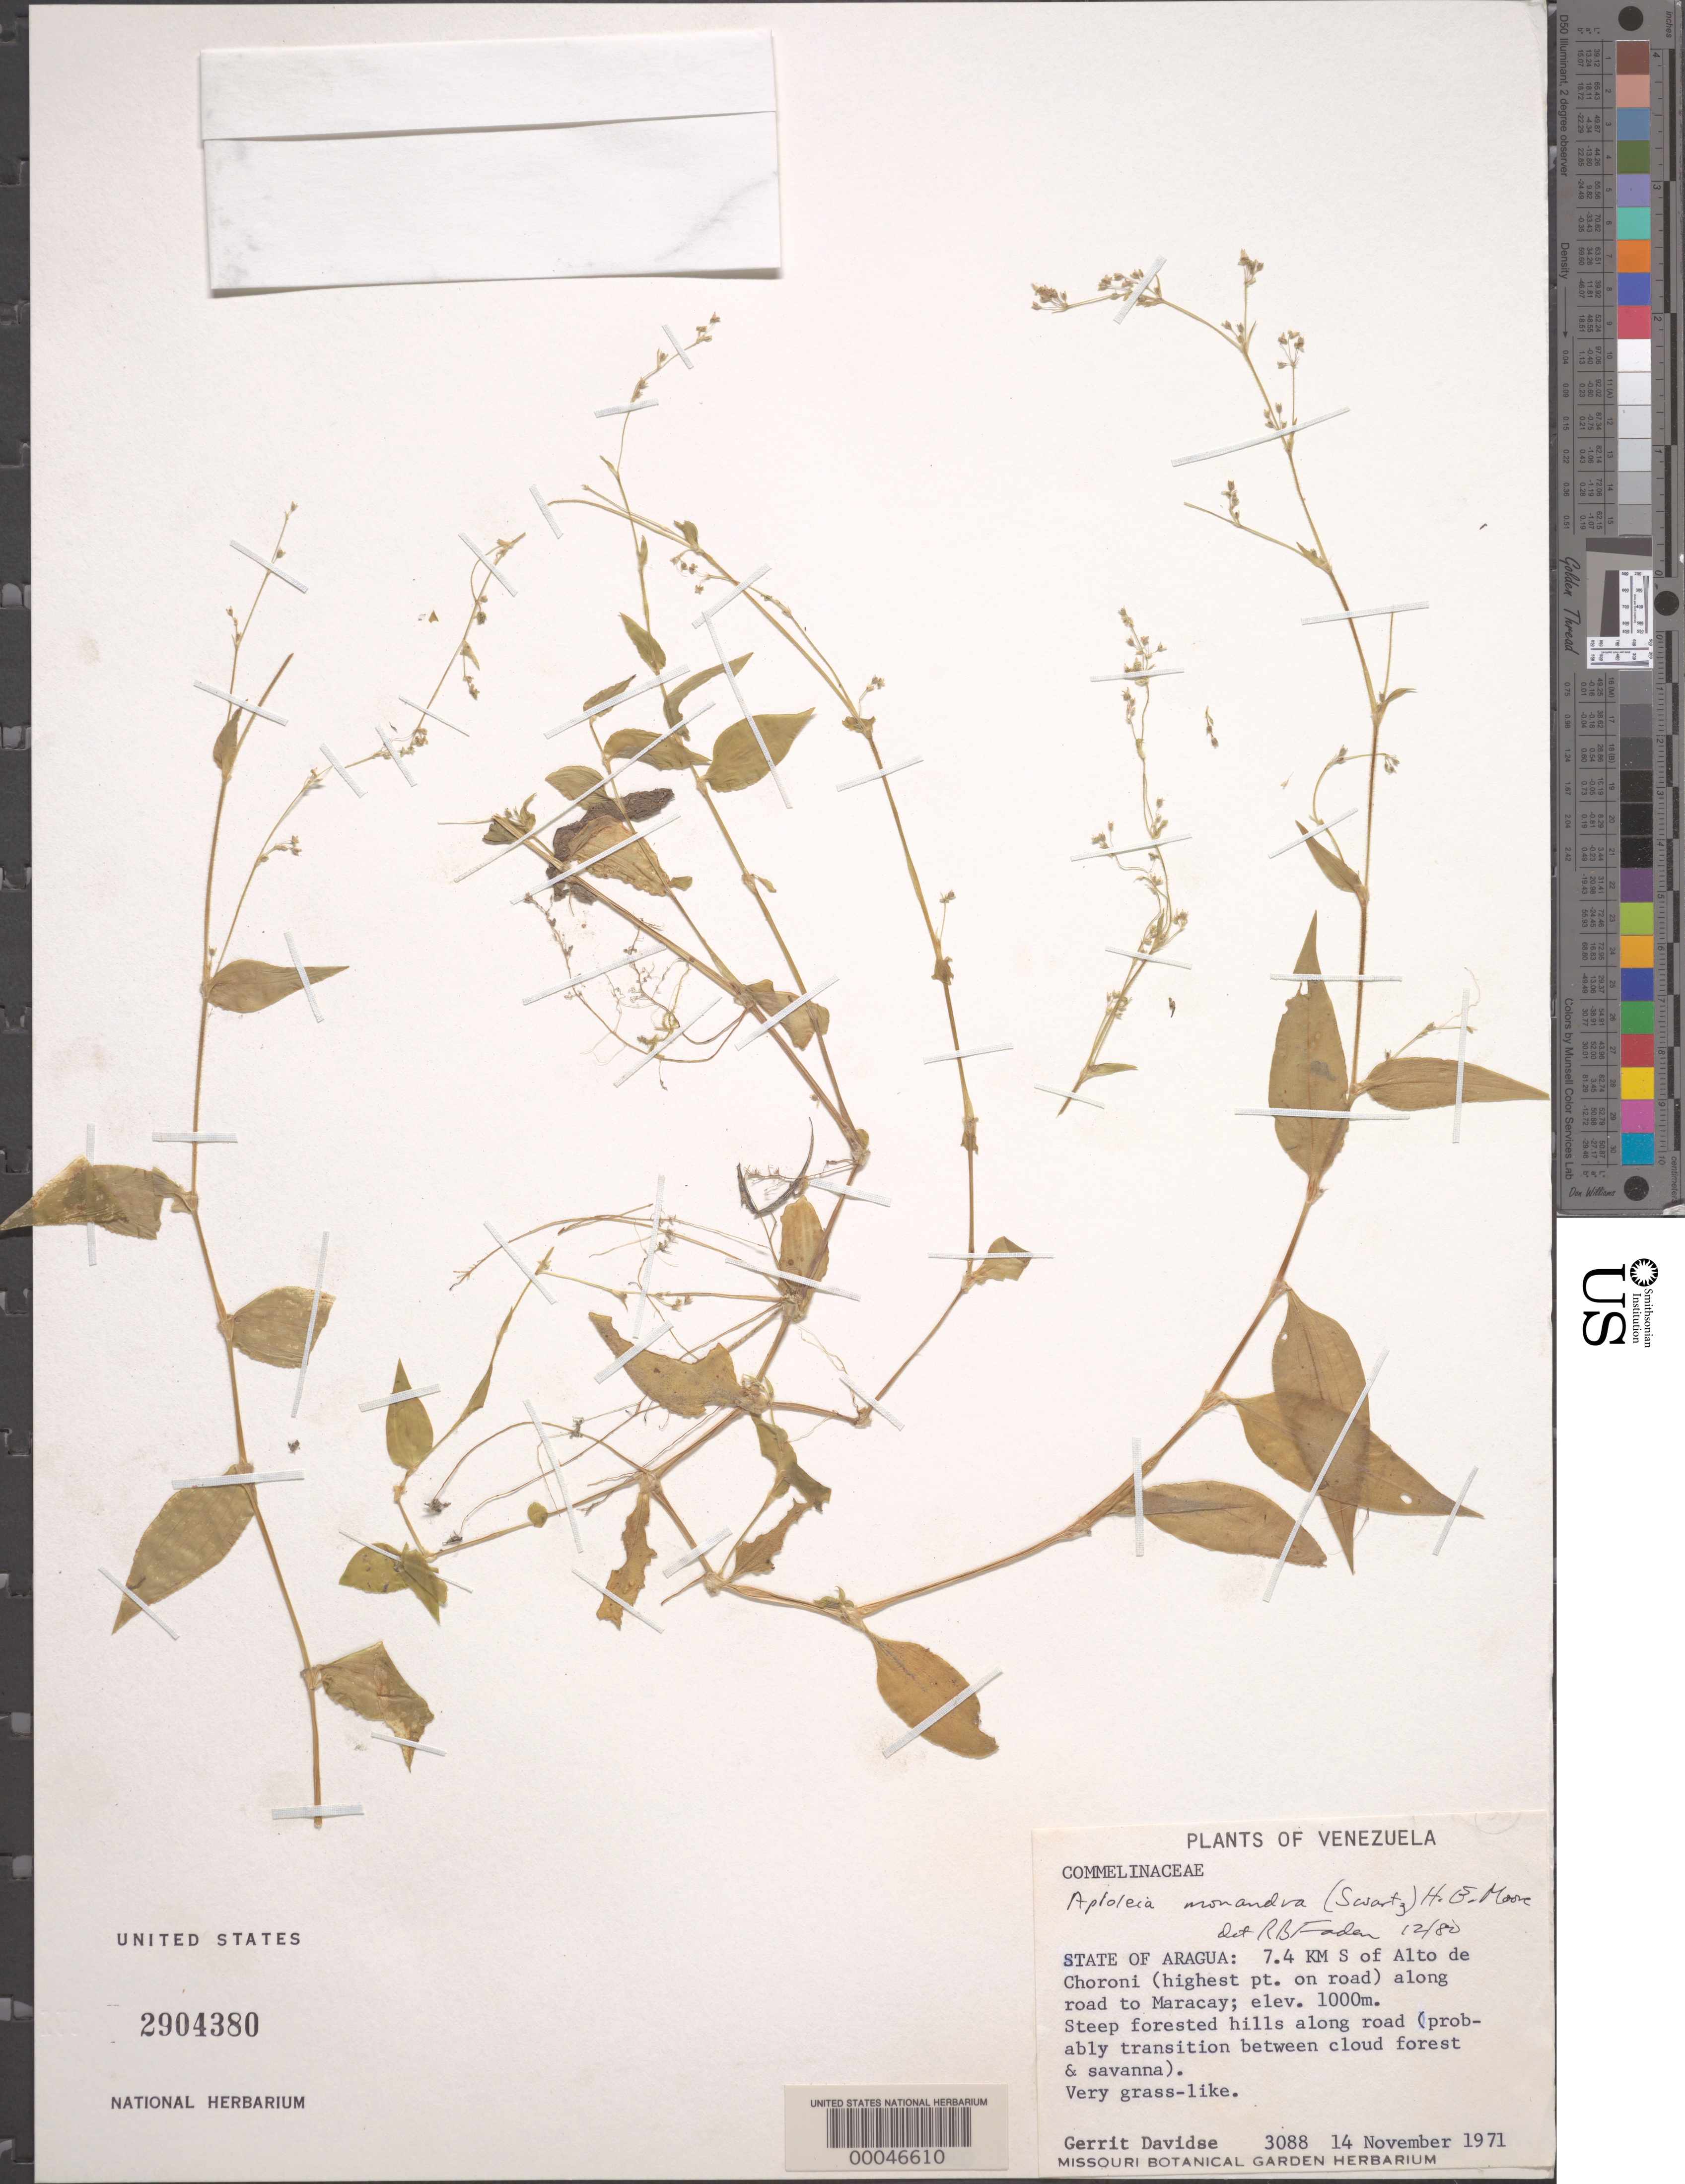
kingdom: Plantae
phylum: Tracheophyta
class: Liliopsida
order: Commelinales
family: Commelinaceae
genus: Callisia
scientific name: Callisia monandra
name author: (Sw.) Schult. & Schult. f.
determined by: Faden, Robert B., (US), Smithsonian Institution - National Museum of Natural History (UNITED STATES)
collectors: G. Davidse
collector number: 3088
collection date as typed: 14 Nov 1971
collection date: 1971-11-14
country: Venezuela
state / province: Aragua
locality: S of alto de choroni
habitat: Steep, forested hills along road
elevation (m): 1000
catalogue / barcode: US 2904380